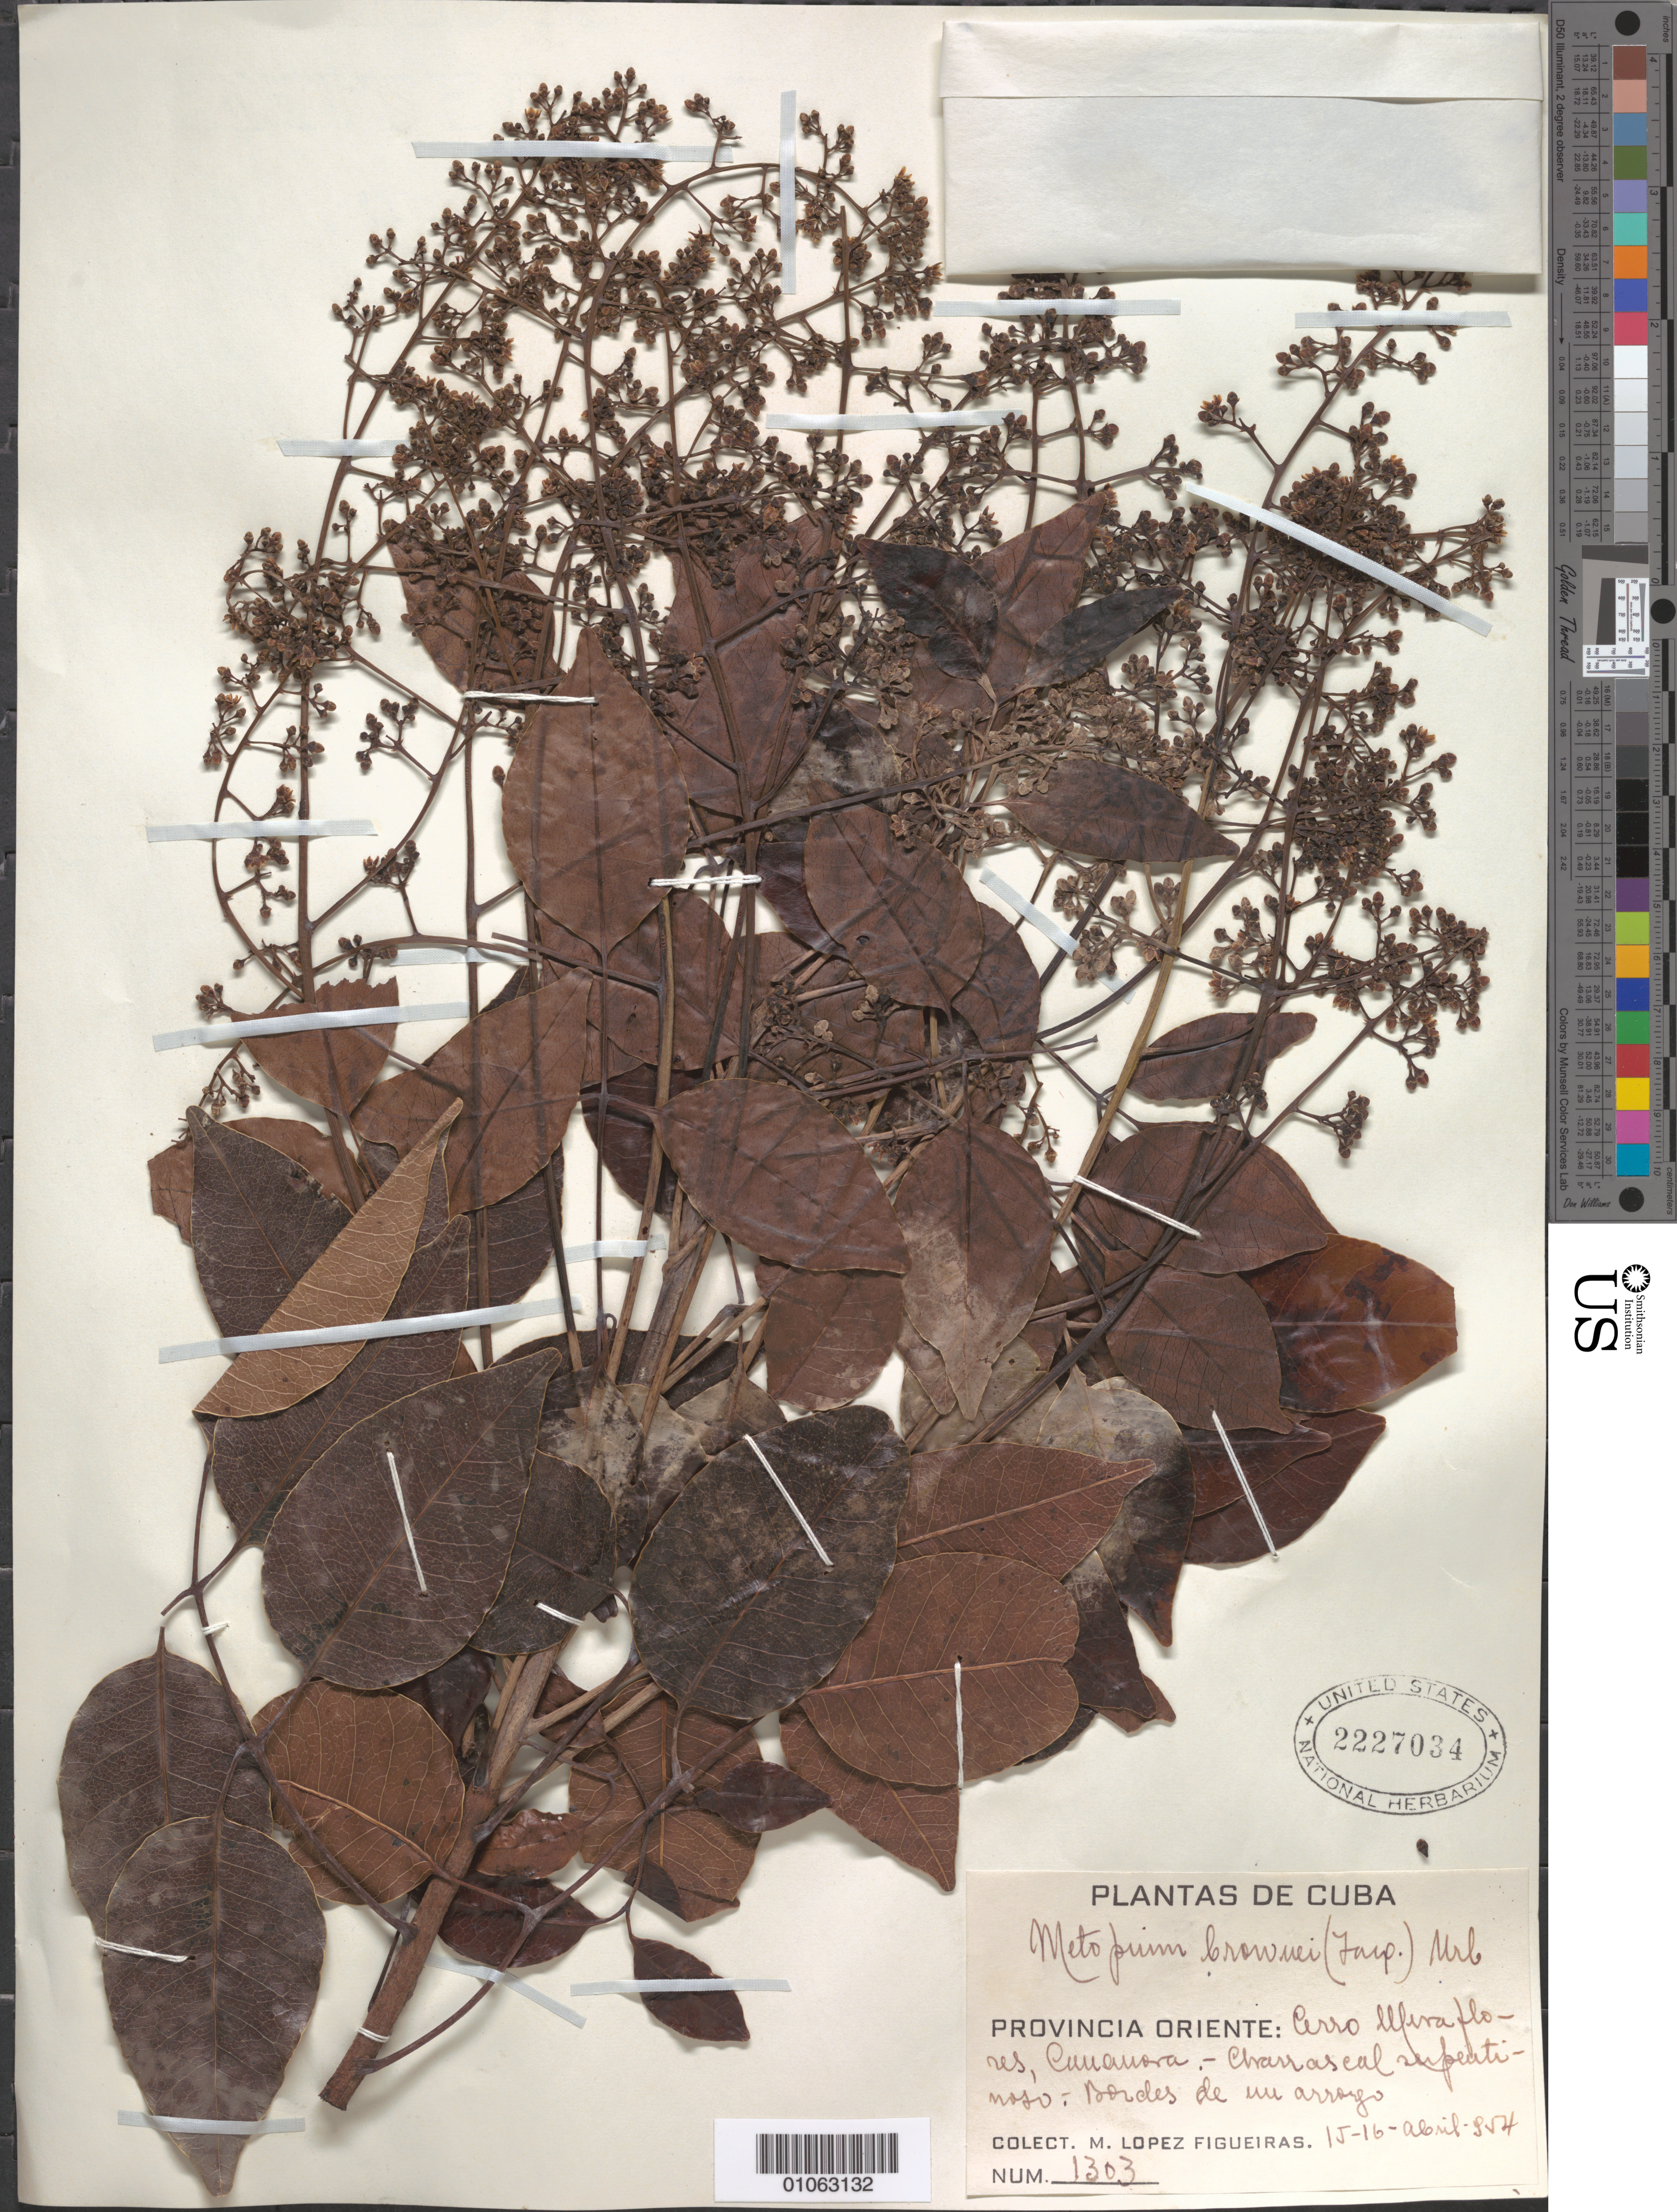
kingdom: Plantae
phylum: Tracheophyta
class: Magnoliopsida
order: Sapindales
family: Anacardiaceae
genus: Metopium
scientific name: Metopium brownei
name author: (Jacq.) Urb.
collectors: M. López Figueiras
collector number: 1303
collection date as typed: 15 Apr 1954 to 16 Apr 1954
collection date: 1954-04-15/1954-04-16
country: Cuba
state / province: Oriente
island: Cuba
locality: Cerro Miraflores, bordes de un arroyo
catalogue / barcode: US 2227034